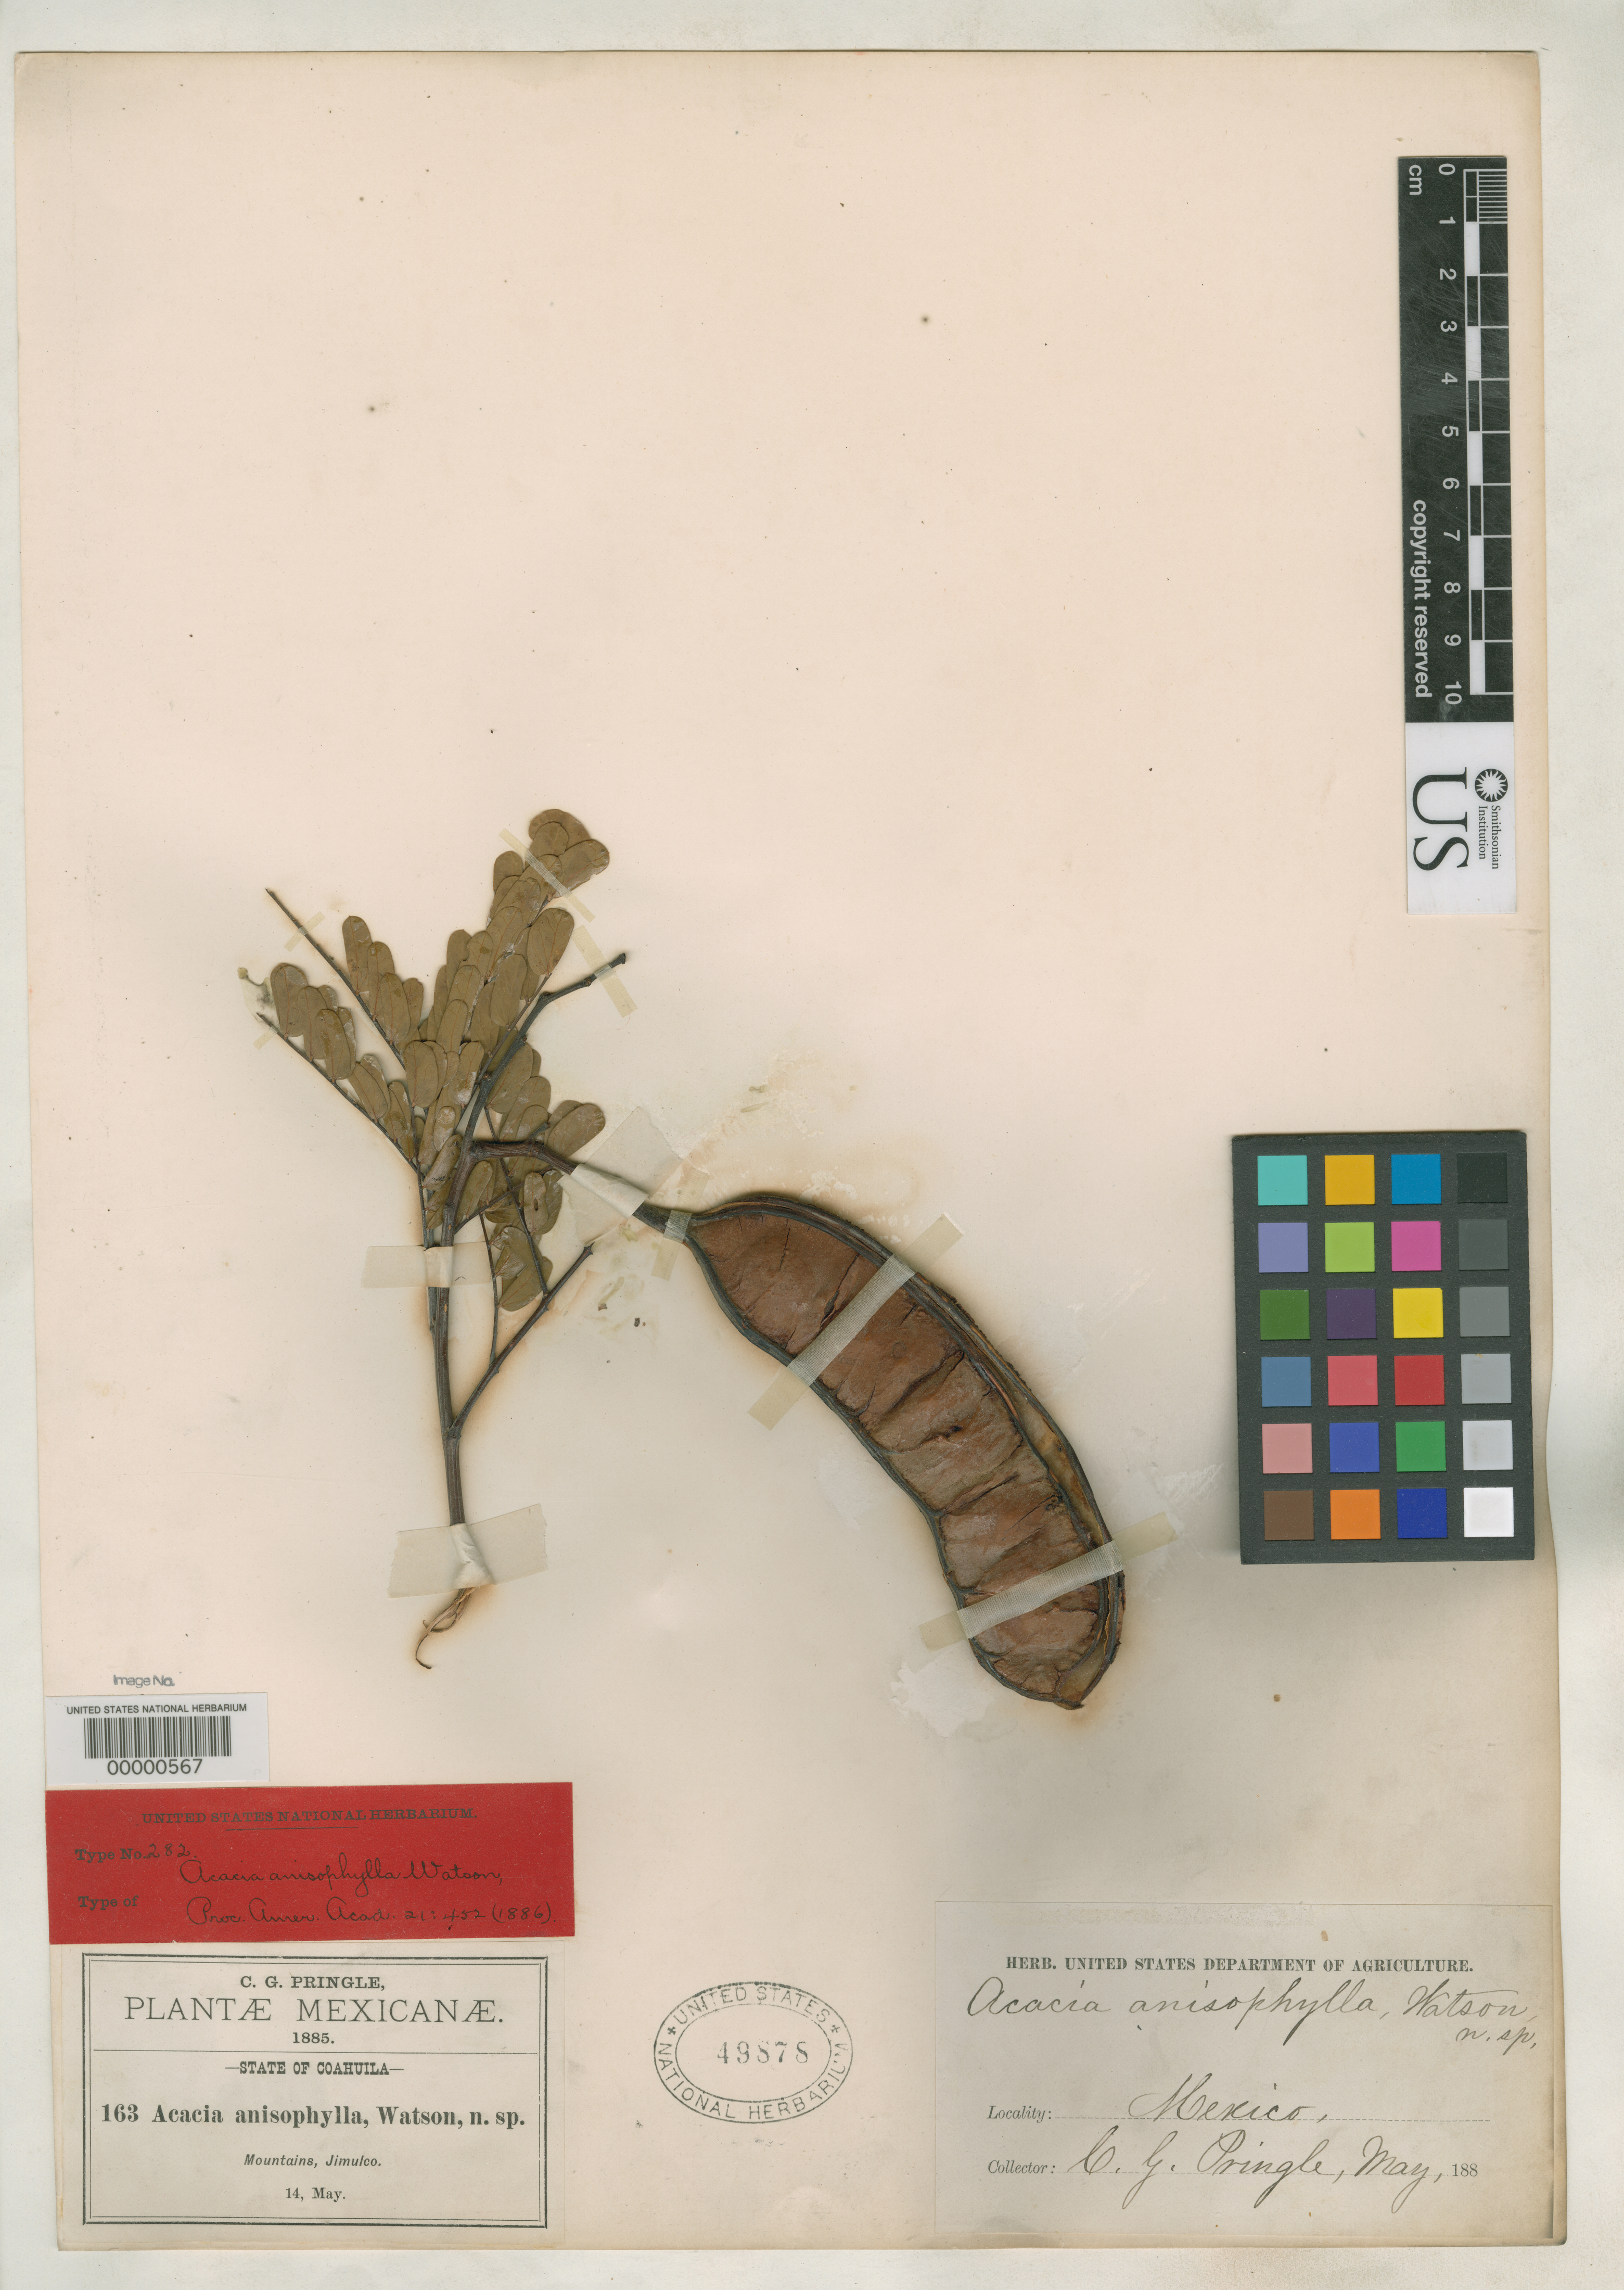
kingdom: Plantae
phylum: Tracheophyta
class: Magnoliopsida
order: Fabales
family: Fabaceae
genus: Acacia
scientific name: Acacia anisophylla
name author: S. Watson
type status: Type Collection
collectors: C. G. Pringle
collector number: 163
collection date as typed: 14 May 1885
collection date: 1885-05-14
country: Mexico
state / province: Coahuila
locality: Jimulco.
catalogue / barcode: US 49878